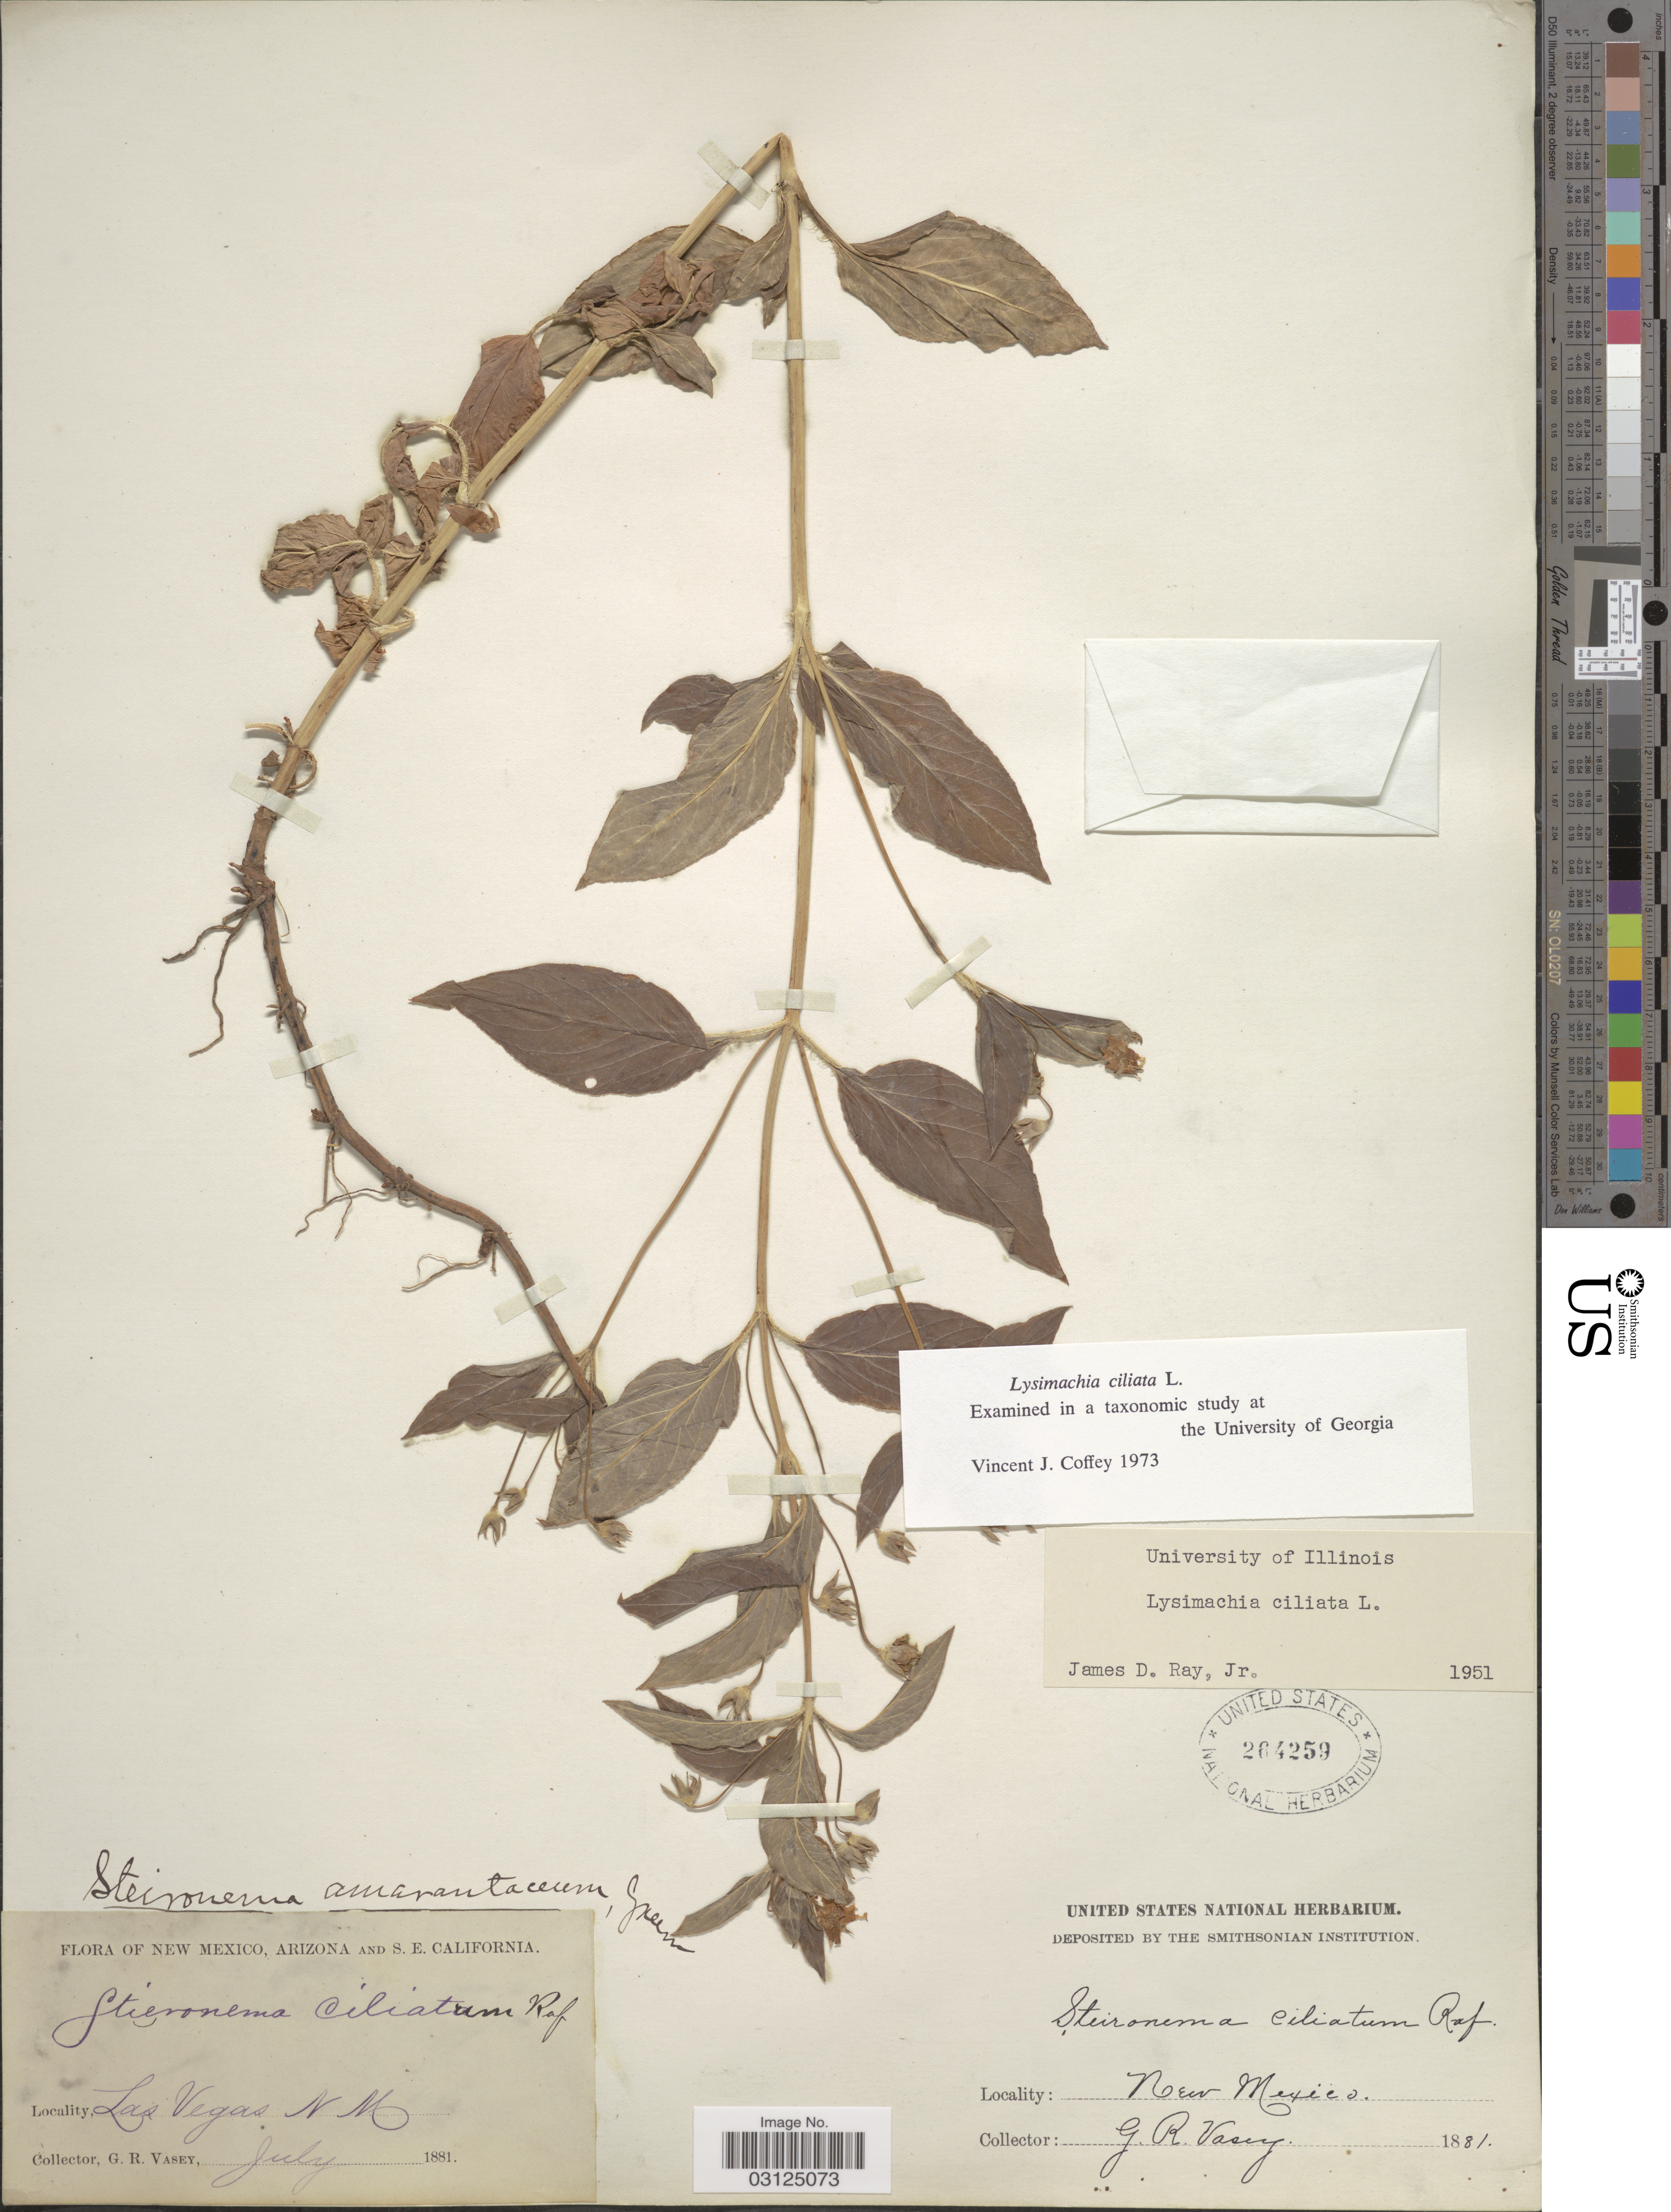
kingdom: Plantae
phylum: Tracheophyta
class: Magnoliopsida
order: Ericales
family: Primulaceae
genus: Lysimachia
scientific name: Lysimachia ciliata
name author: L.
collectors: G. R. Vasey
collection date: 1881-07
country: United States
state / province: New Mexico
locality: Las Vegas.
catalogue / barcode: US 264259